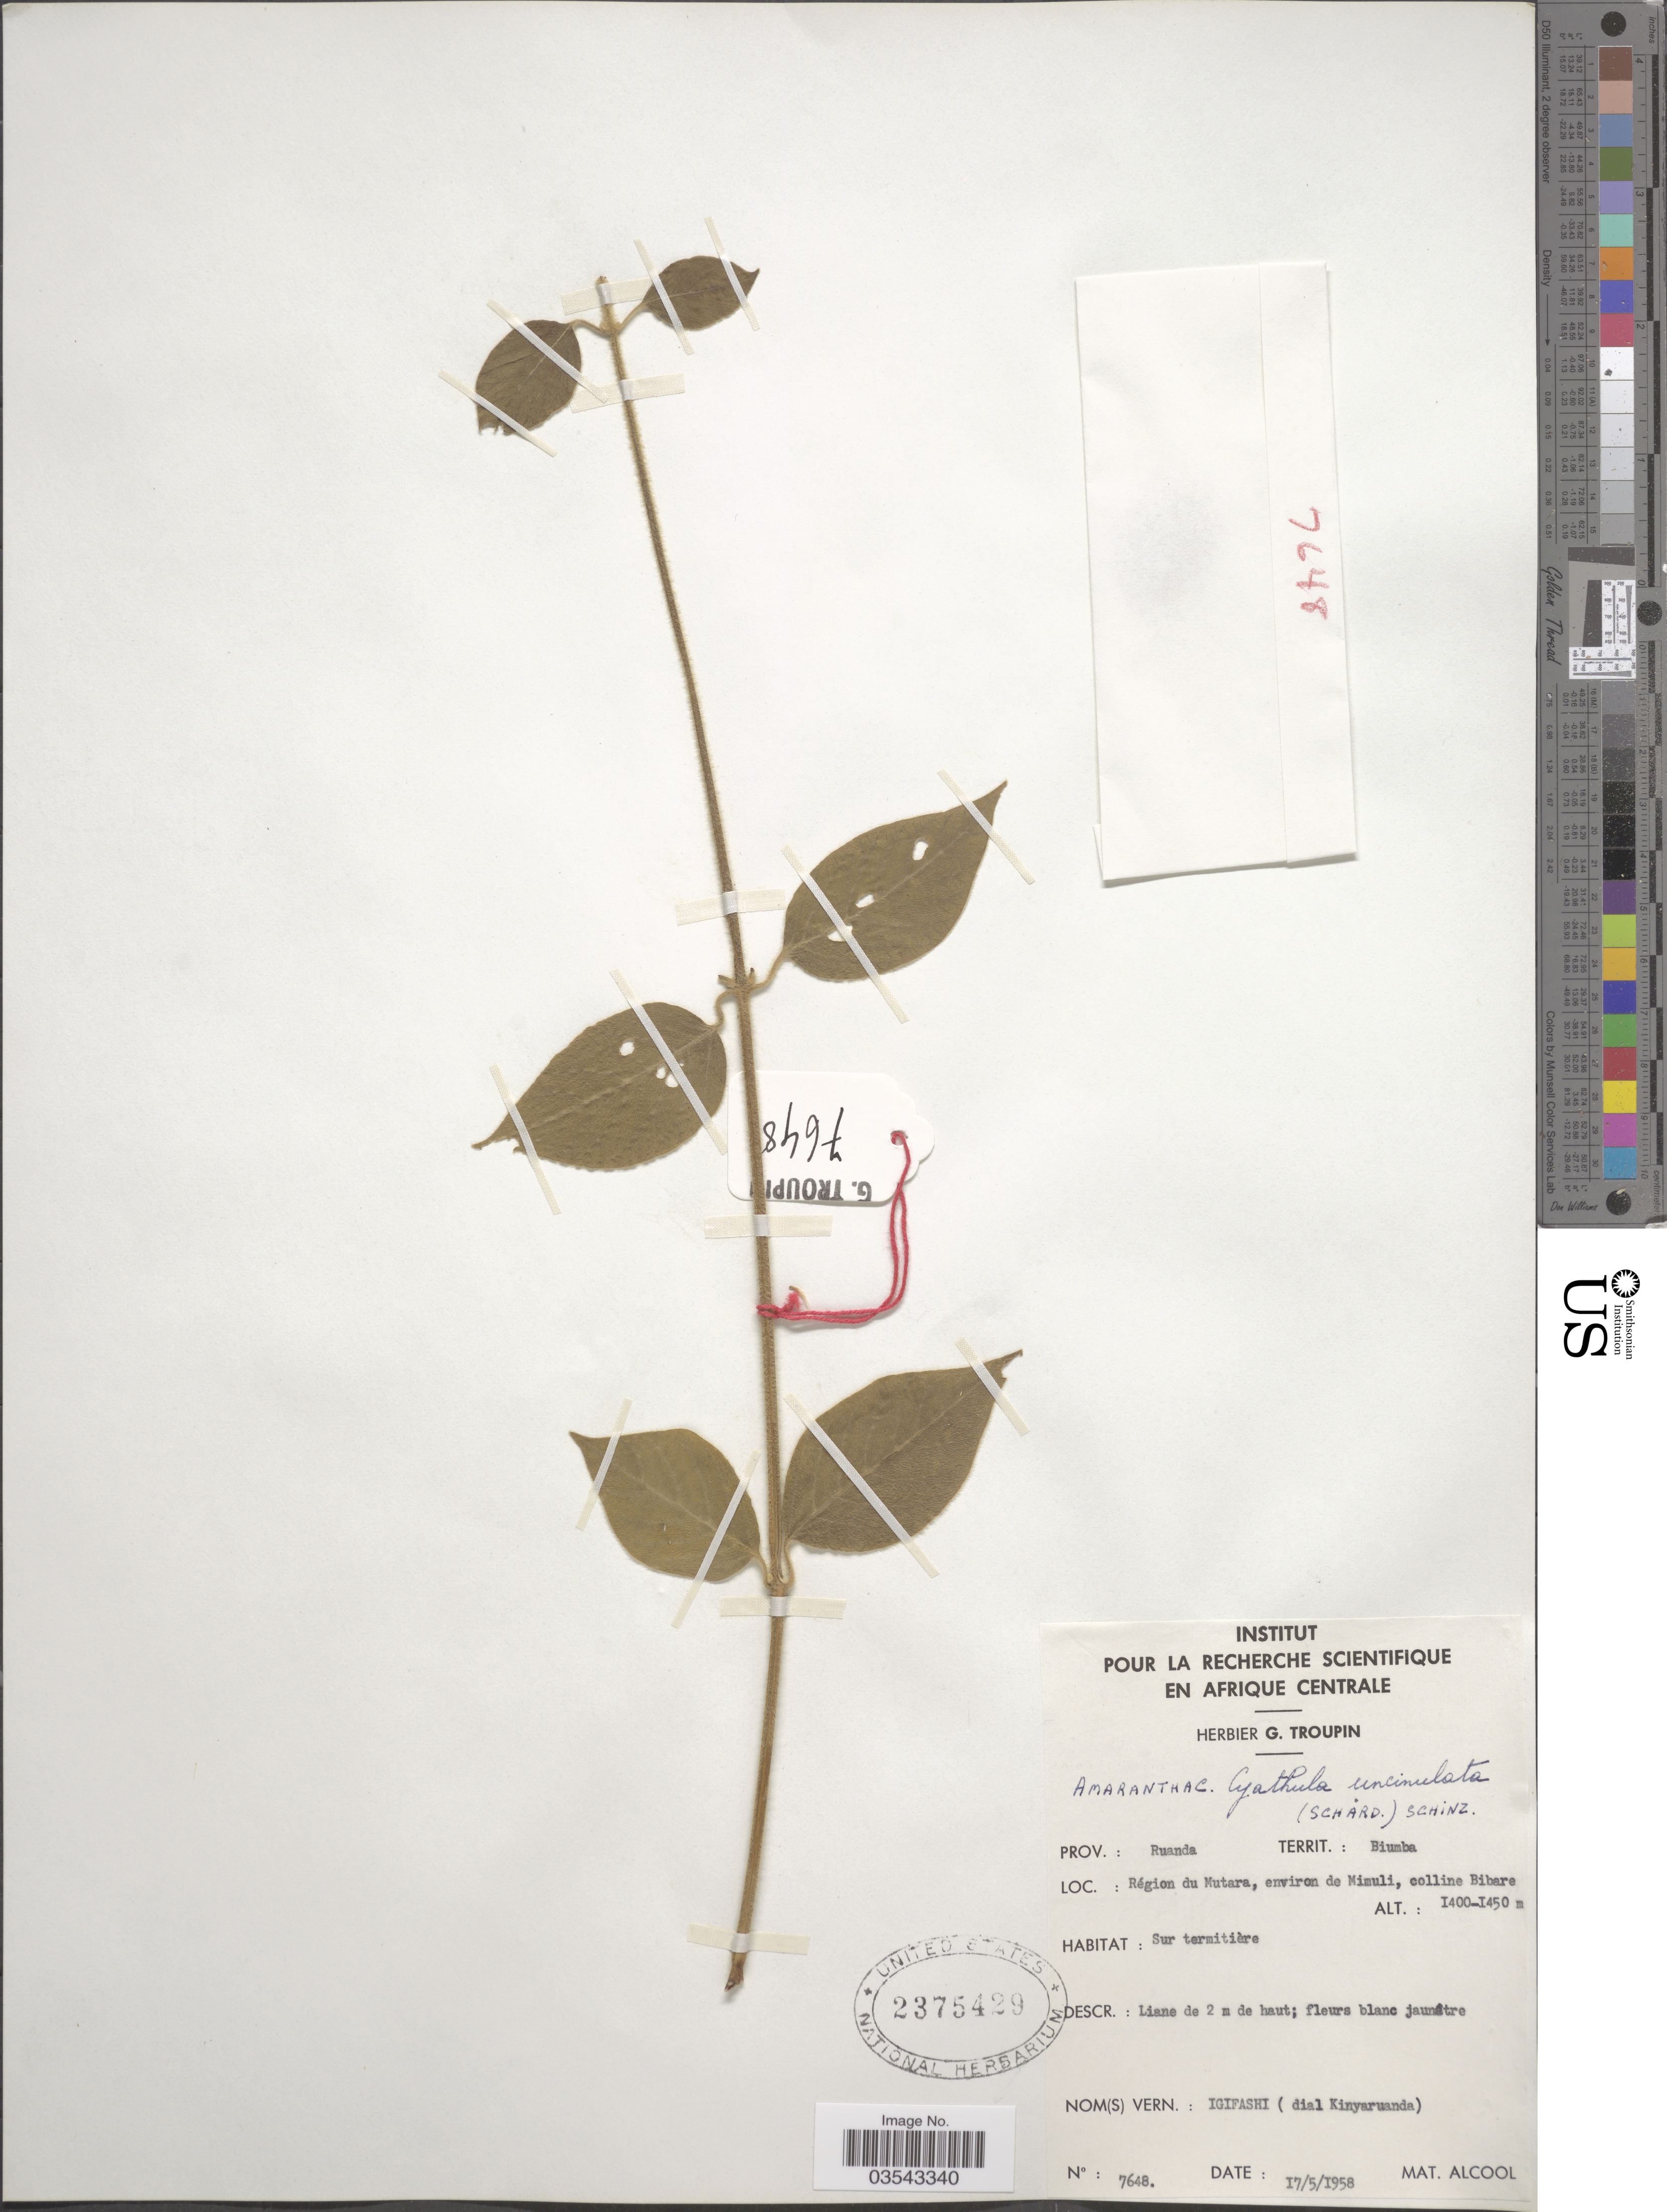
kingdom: Plantae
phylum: Tracheophyta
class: Magnoliopsida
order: Caryophyllales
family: Amaranthaceae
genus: Cyathula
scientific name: Cyathula uncinulata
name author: (Schrad.) Schinz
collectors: ex herb. G. Troupin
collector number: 7648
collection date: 1958-05-17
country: Rwanda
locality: Territ.: Biumba. Région du Mutara, environ de Mimuli, colline Bibare.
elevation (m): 1400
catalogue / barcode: US 2375429